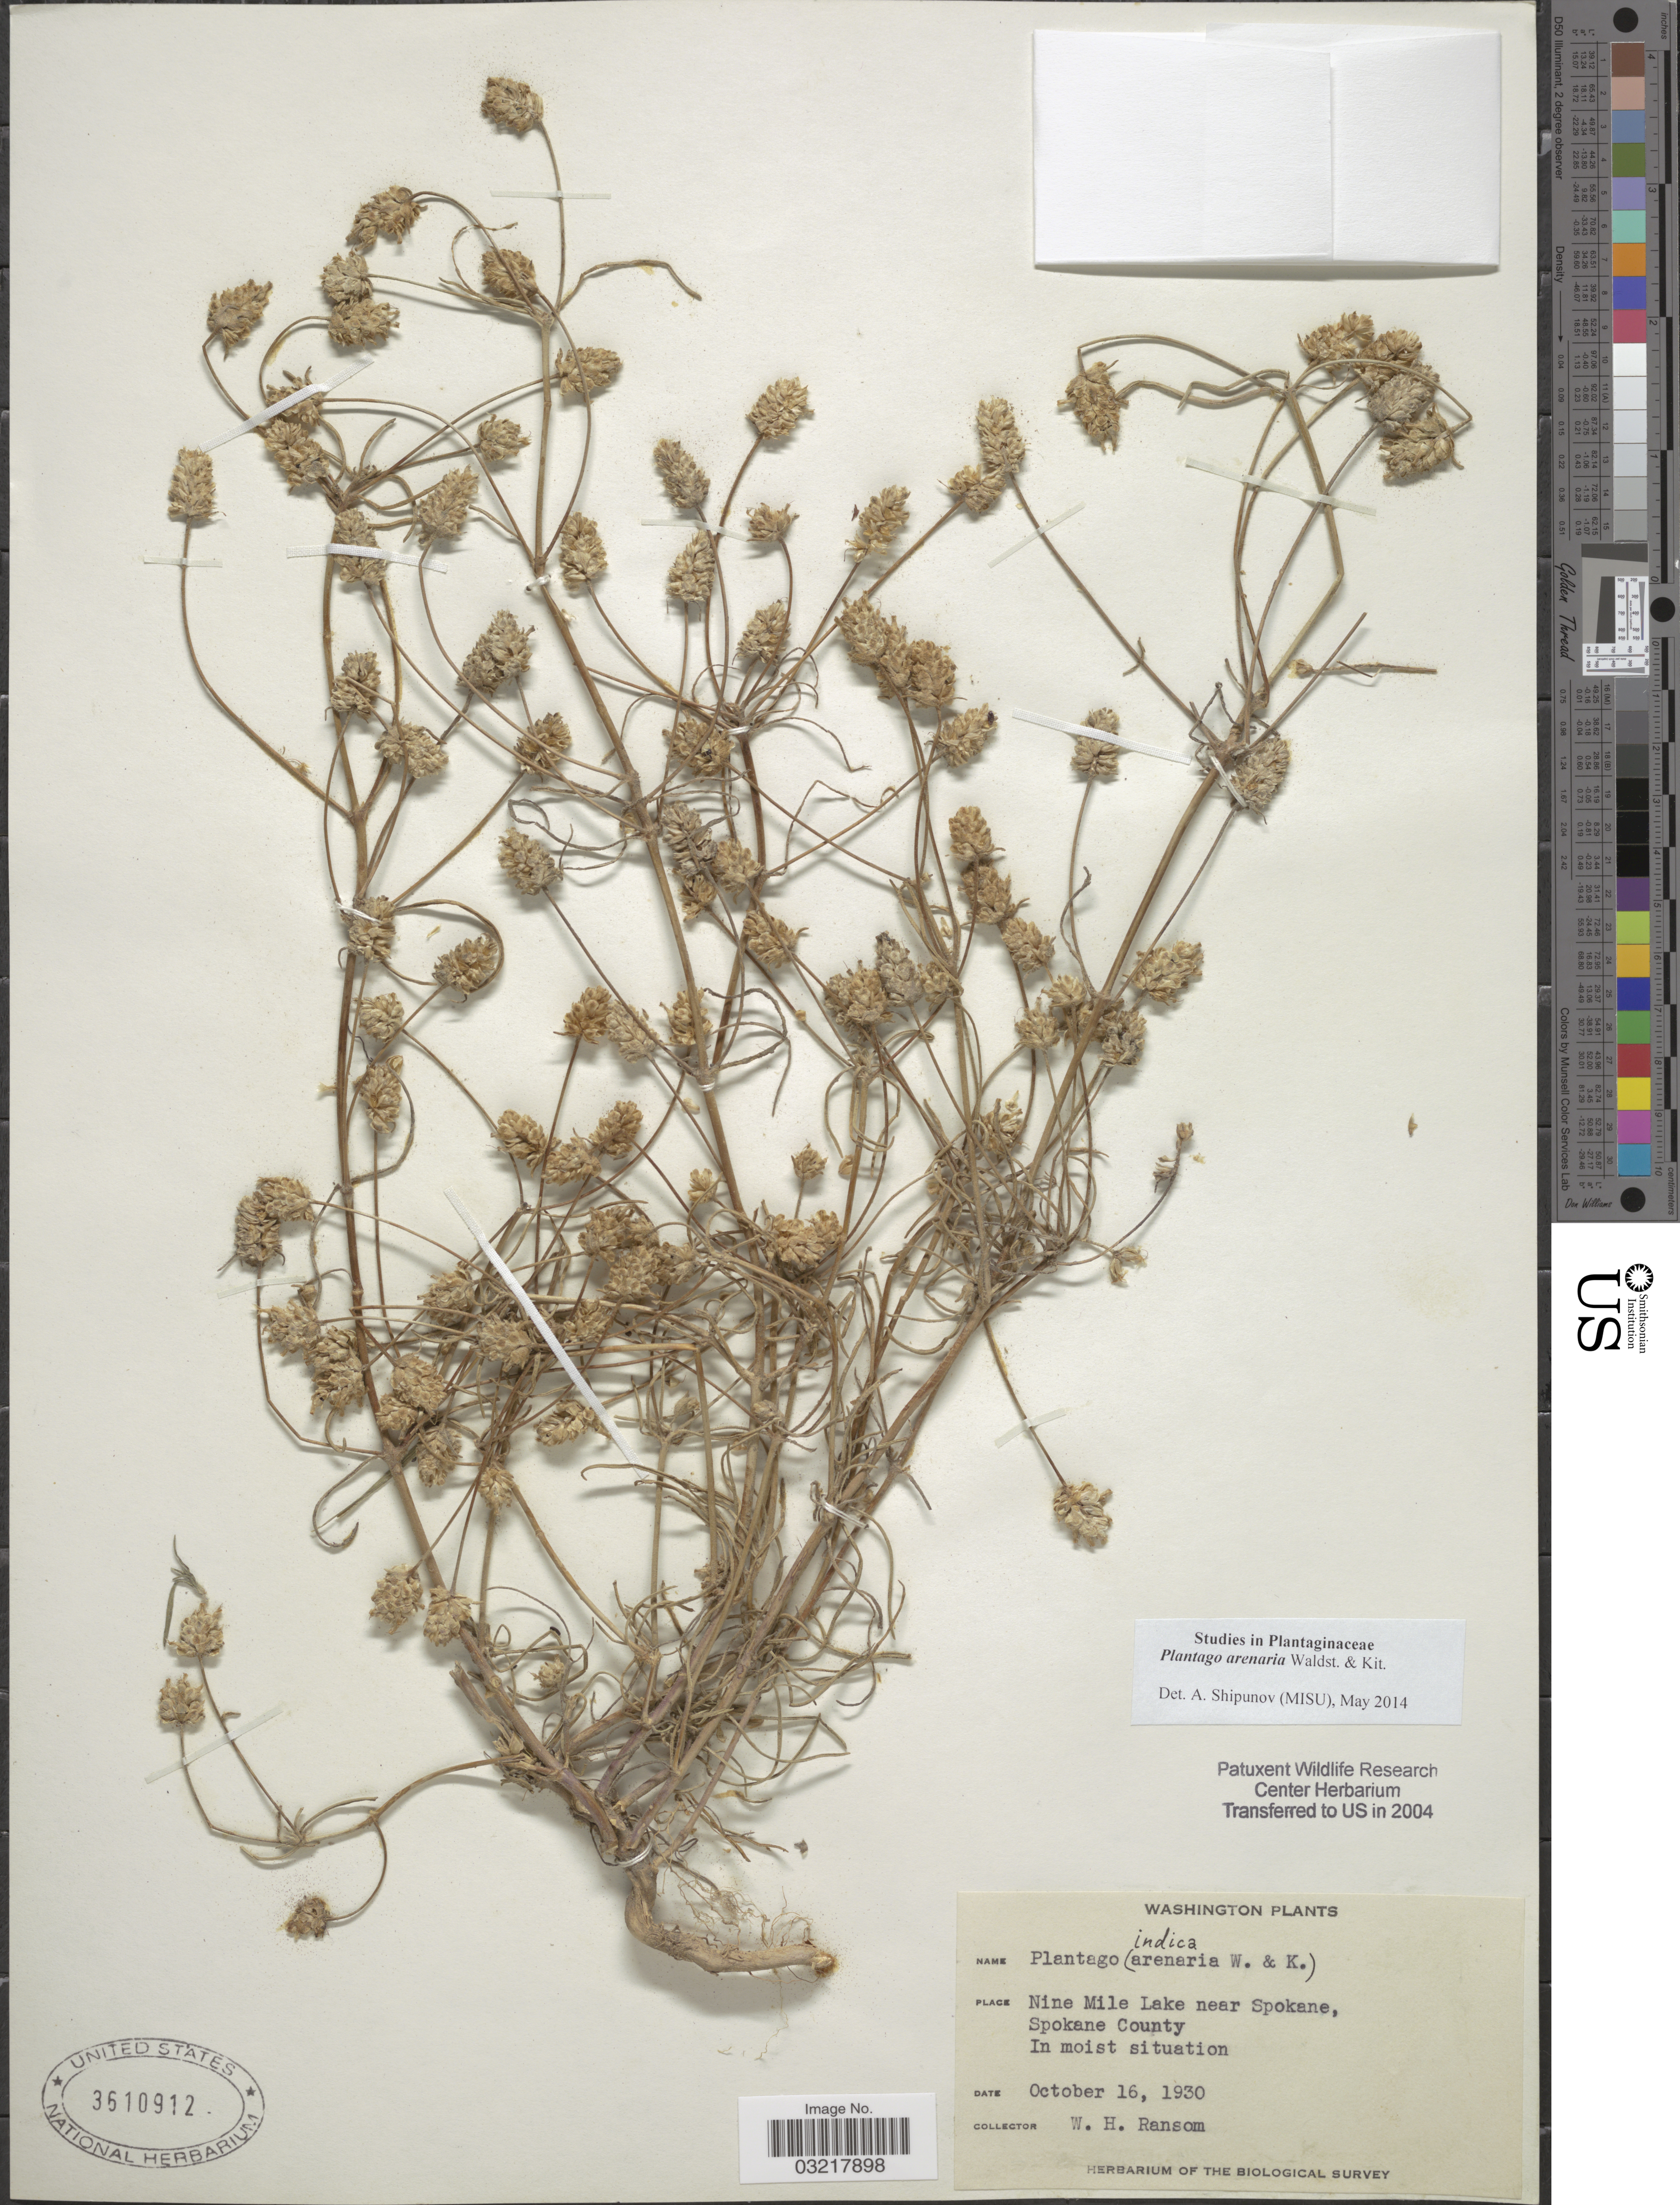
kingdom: Plantae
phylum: Tracheophyta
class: Magnoliopsida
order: Lamiales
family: Plantaginaceae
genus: Plantago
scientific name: Plantago arenaria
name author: Waldst. & Kit.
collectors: W. Ransom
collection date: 1930-10-16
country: United States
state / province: Washington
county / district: Spokane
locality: Nine Mile Lake near Spokane, Spokane County.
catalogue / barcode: US 3610912